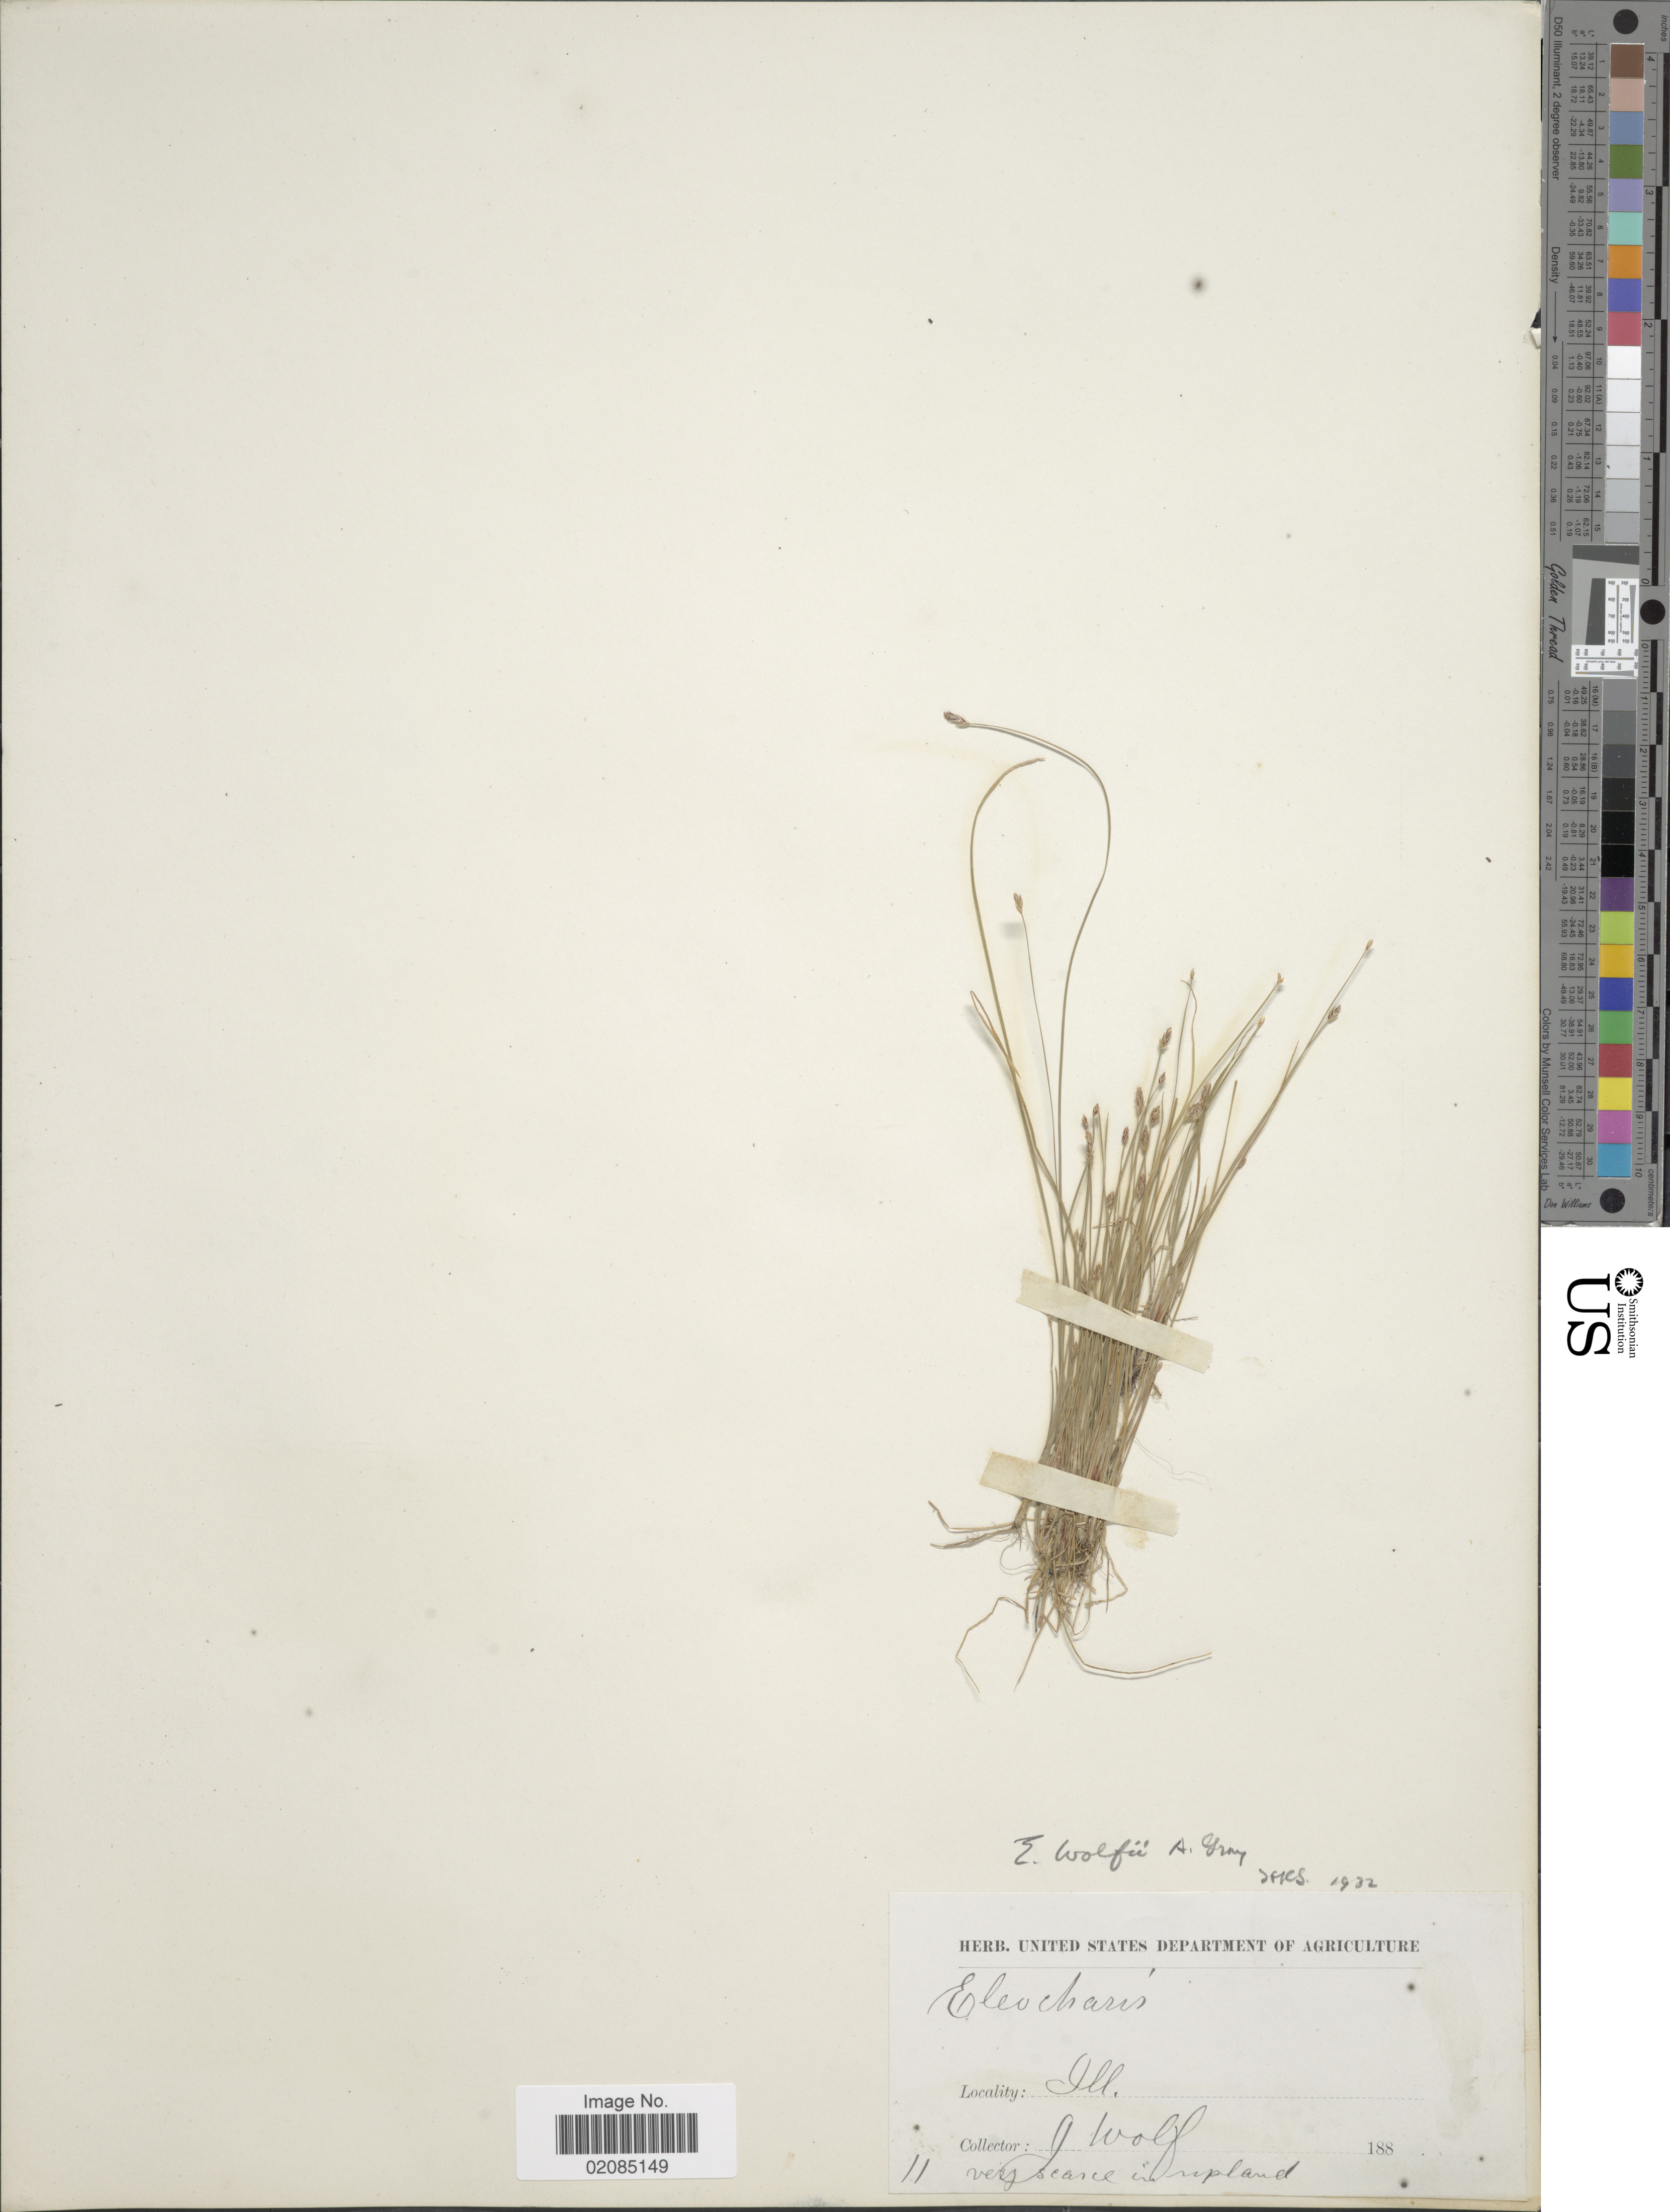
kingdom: Plantae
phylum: Tracheophyta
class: Liliopsida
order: Poales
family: Cyperaceae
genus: Eleocharis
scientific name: Eleocharis wolfii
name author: (A. Gray) A. Gray ex Britton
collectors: J. Wolf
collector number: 11?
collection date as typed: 188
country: United States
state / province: Illinois